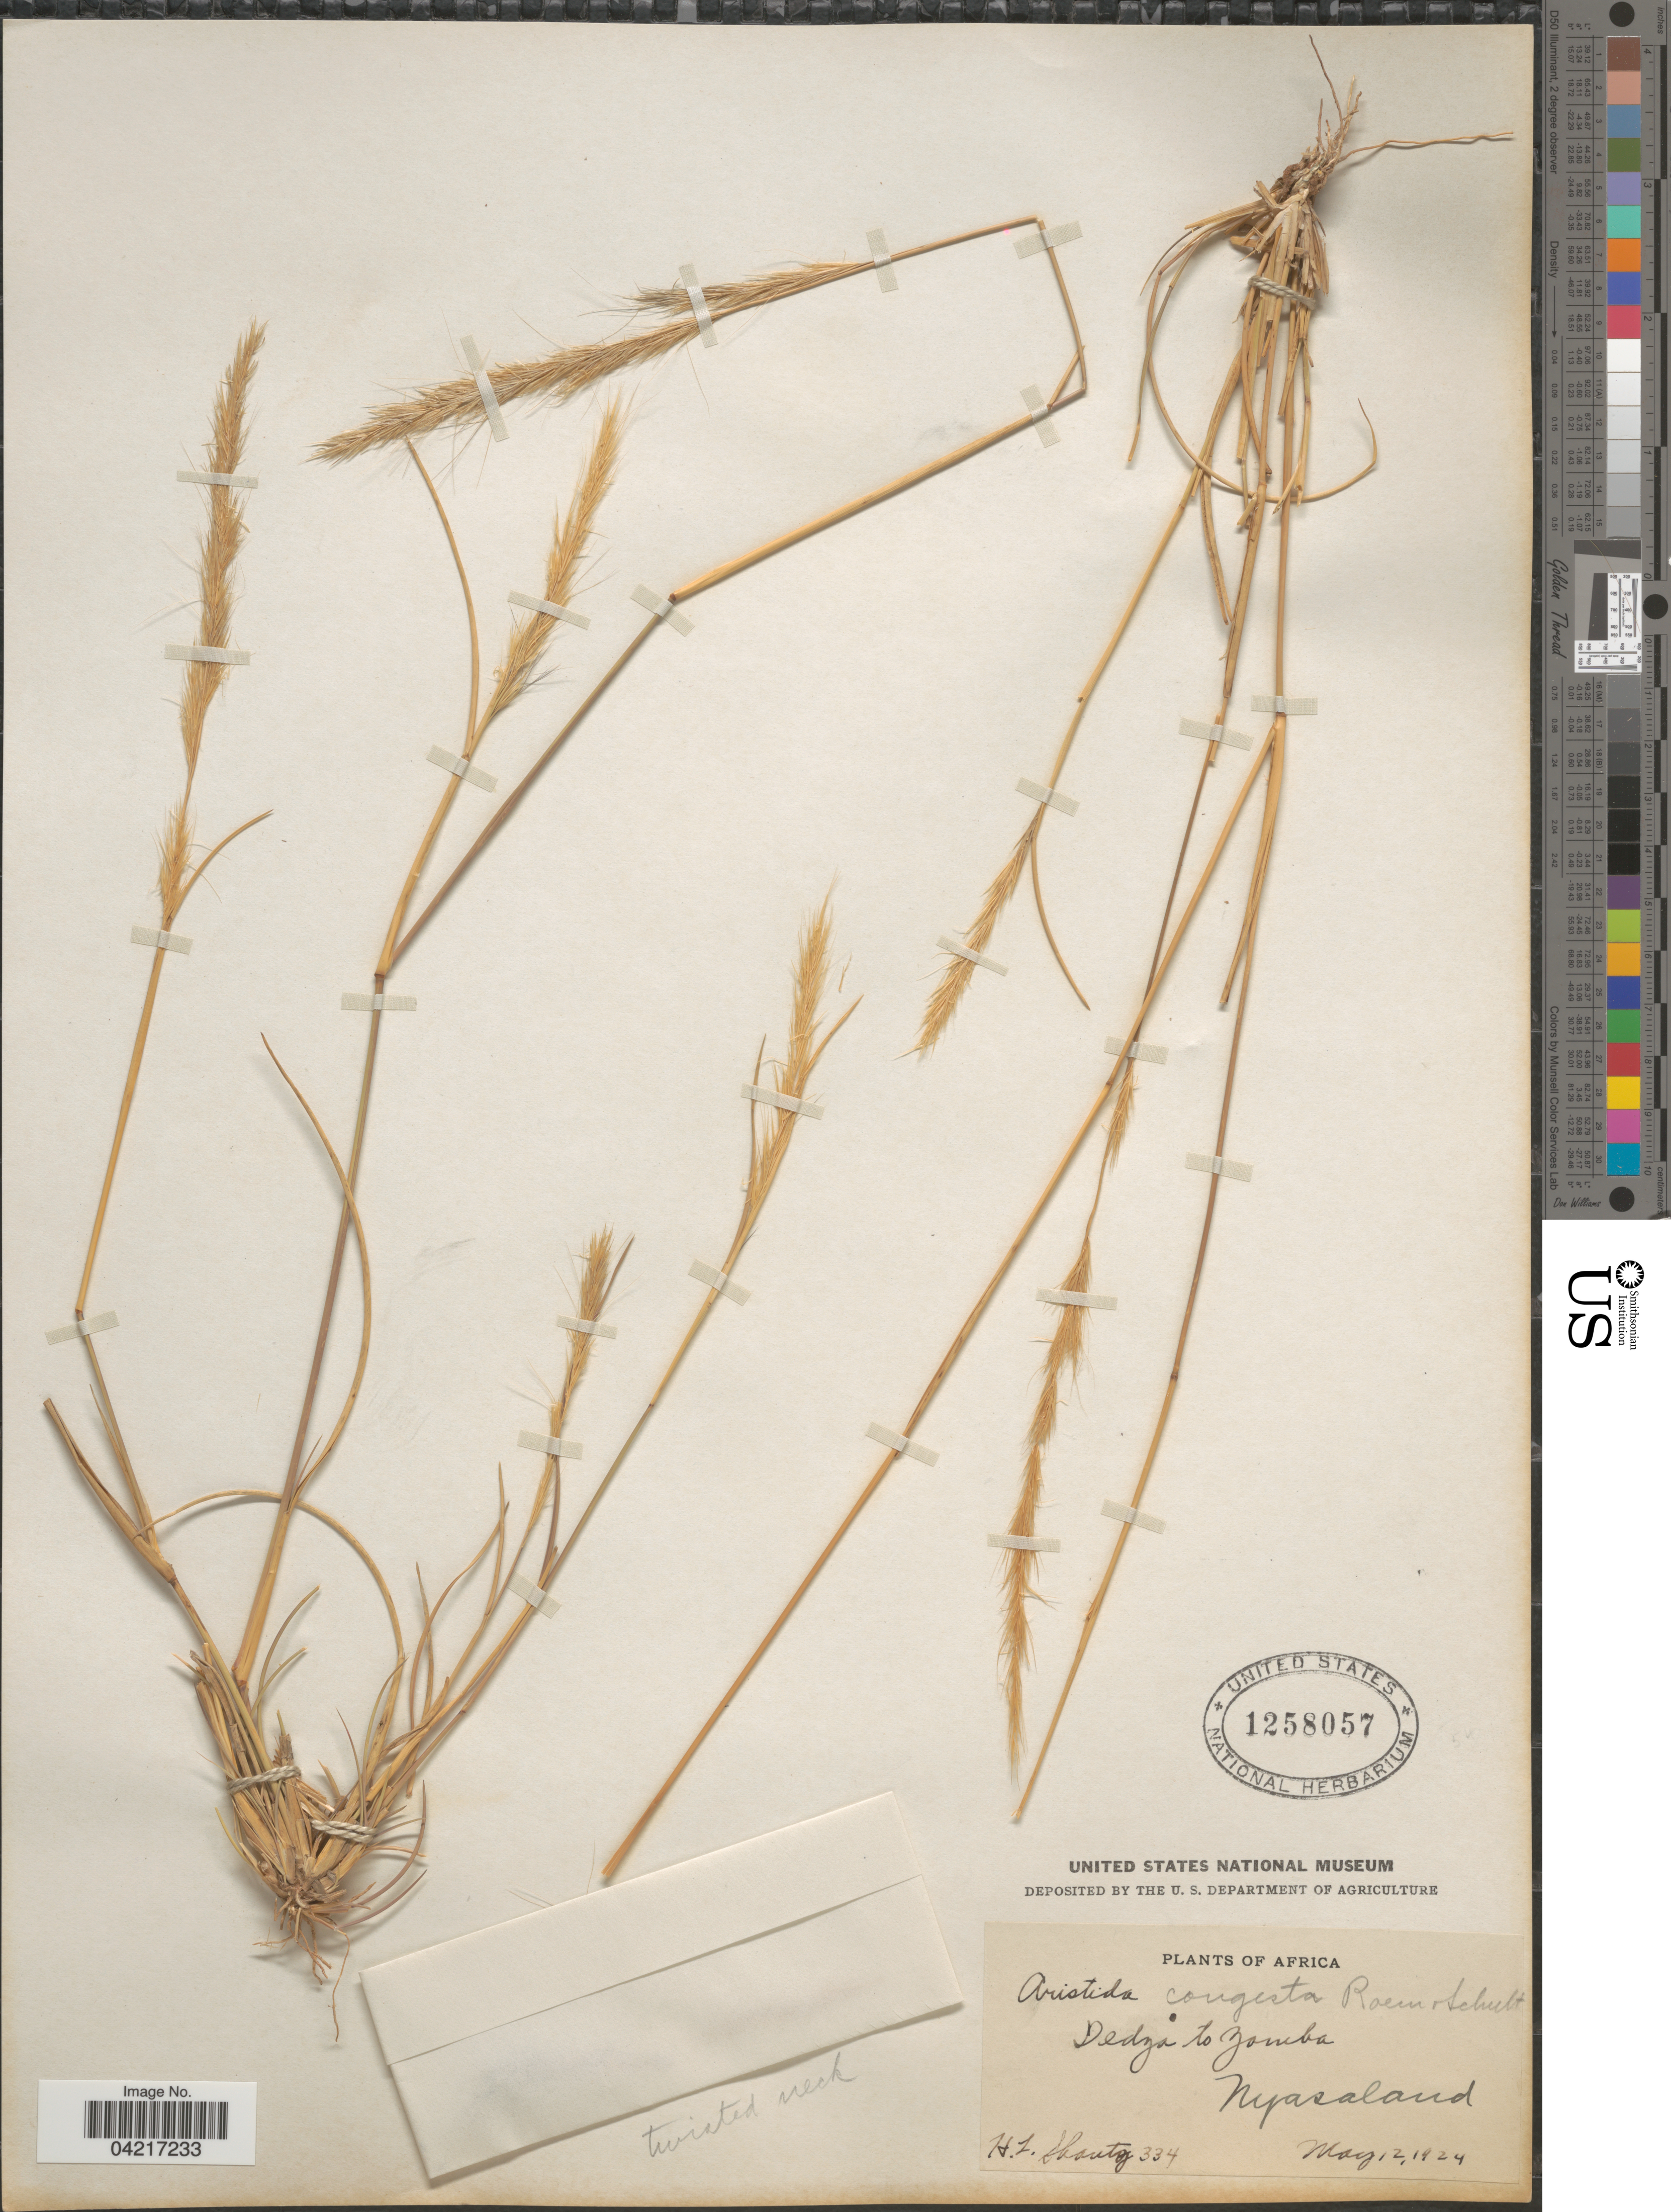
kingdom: Plantae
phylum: Tracheophyta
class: Liliopsida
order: Poales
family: Poaceae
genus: Aristida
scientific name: Aristida congesta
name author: Roem. & Schult.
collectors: H. Shantz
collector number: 334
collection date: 1924-05-12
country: Malawi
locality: Dedza to Zomba. Nyasaland.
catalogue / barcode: US 1258057